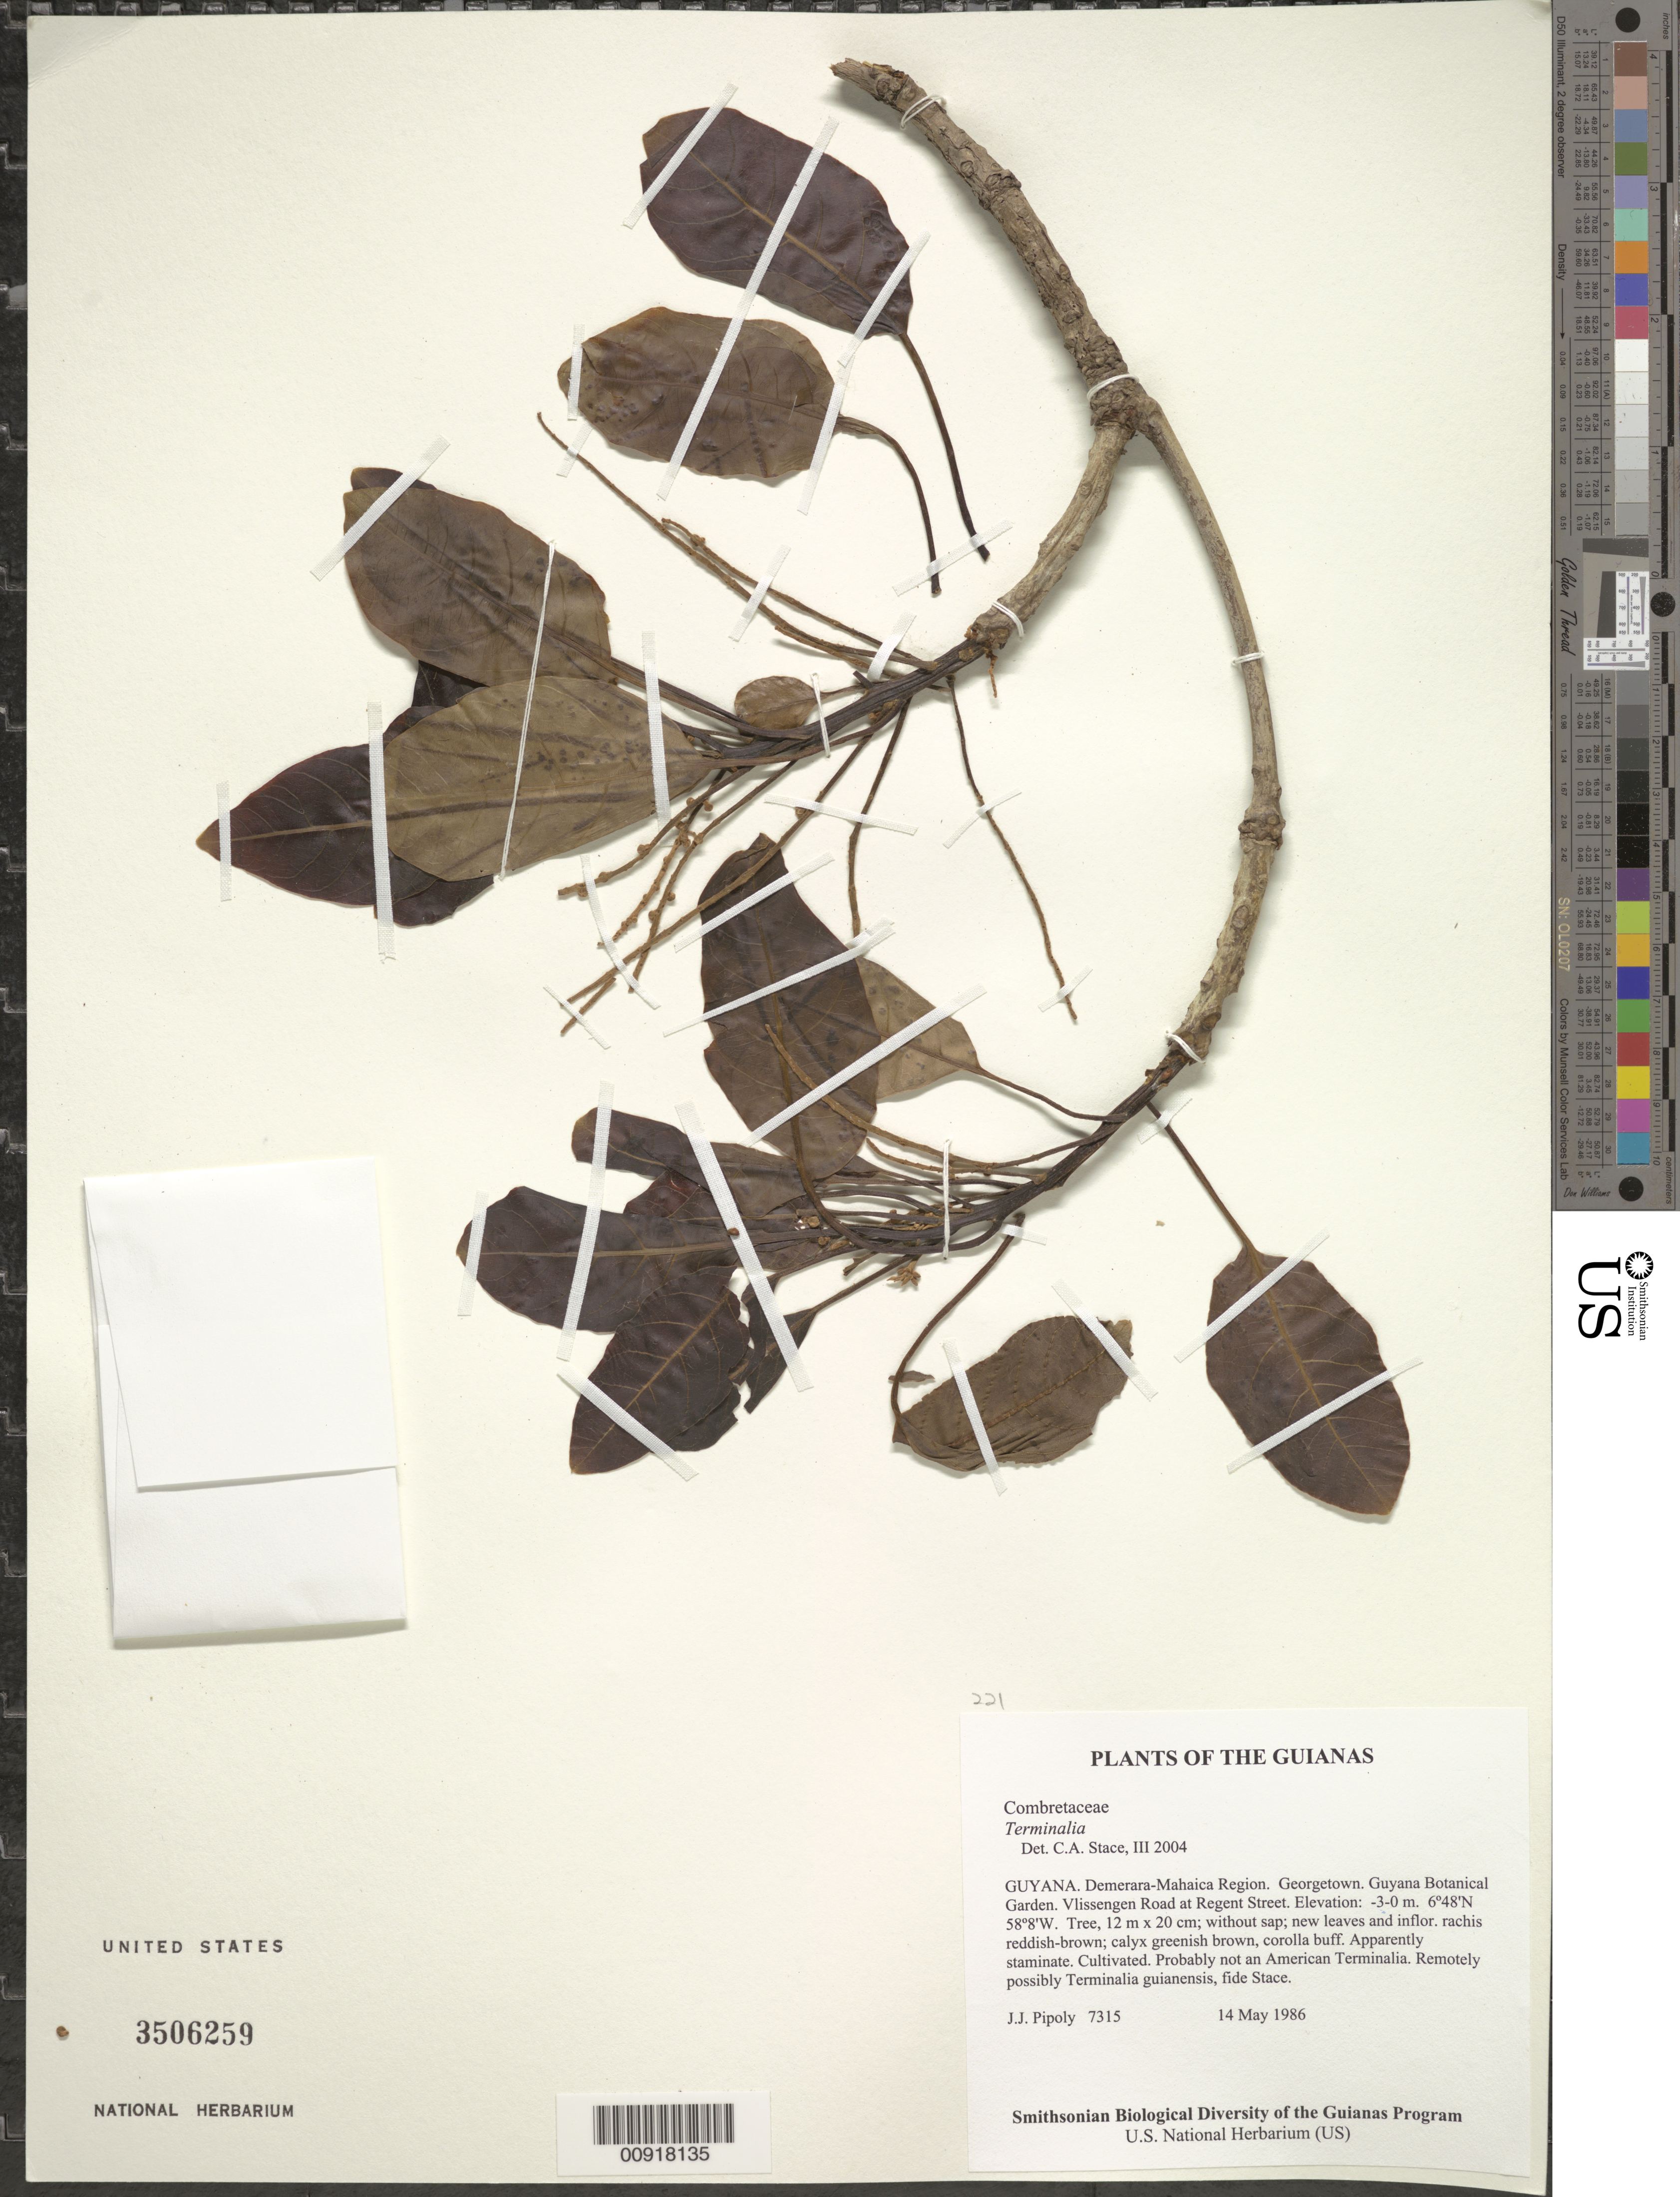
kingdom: Plantae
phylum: Tracheophyta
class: Magnoliopsida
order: Myrtales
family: Combretaceae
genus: Terminalia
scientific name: Terminalia sp.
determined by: Stace, C. A.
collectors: J. J. Pipoly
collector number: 7315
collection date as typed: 14 May 1986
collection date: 1986-05-14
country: Guyana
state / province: Demerara-Mahaica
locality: Georgetown. Guyana Botanical Garden. Vlissengen Road at Regent Street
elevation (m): -3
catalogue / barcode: US 3506259